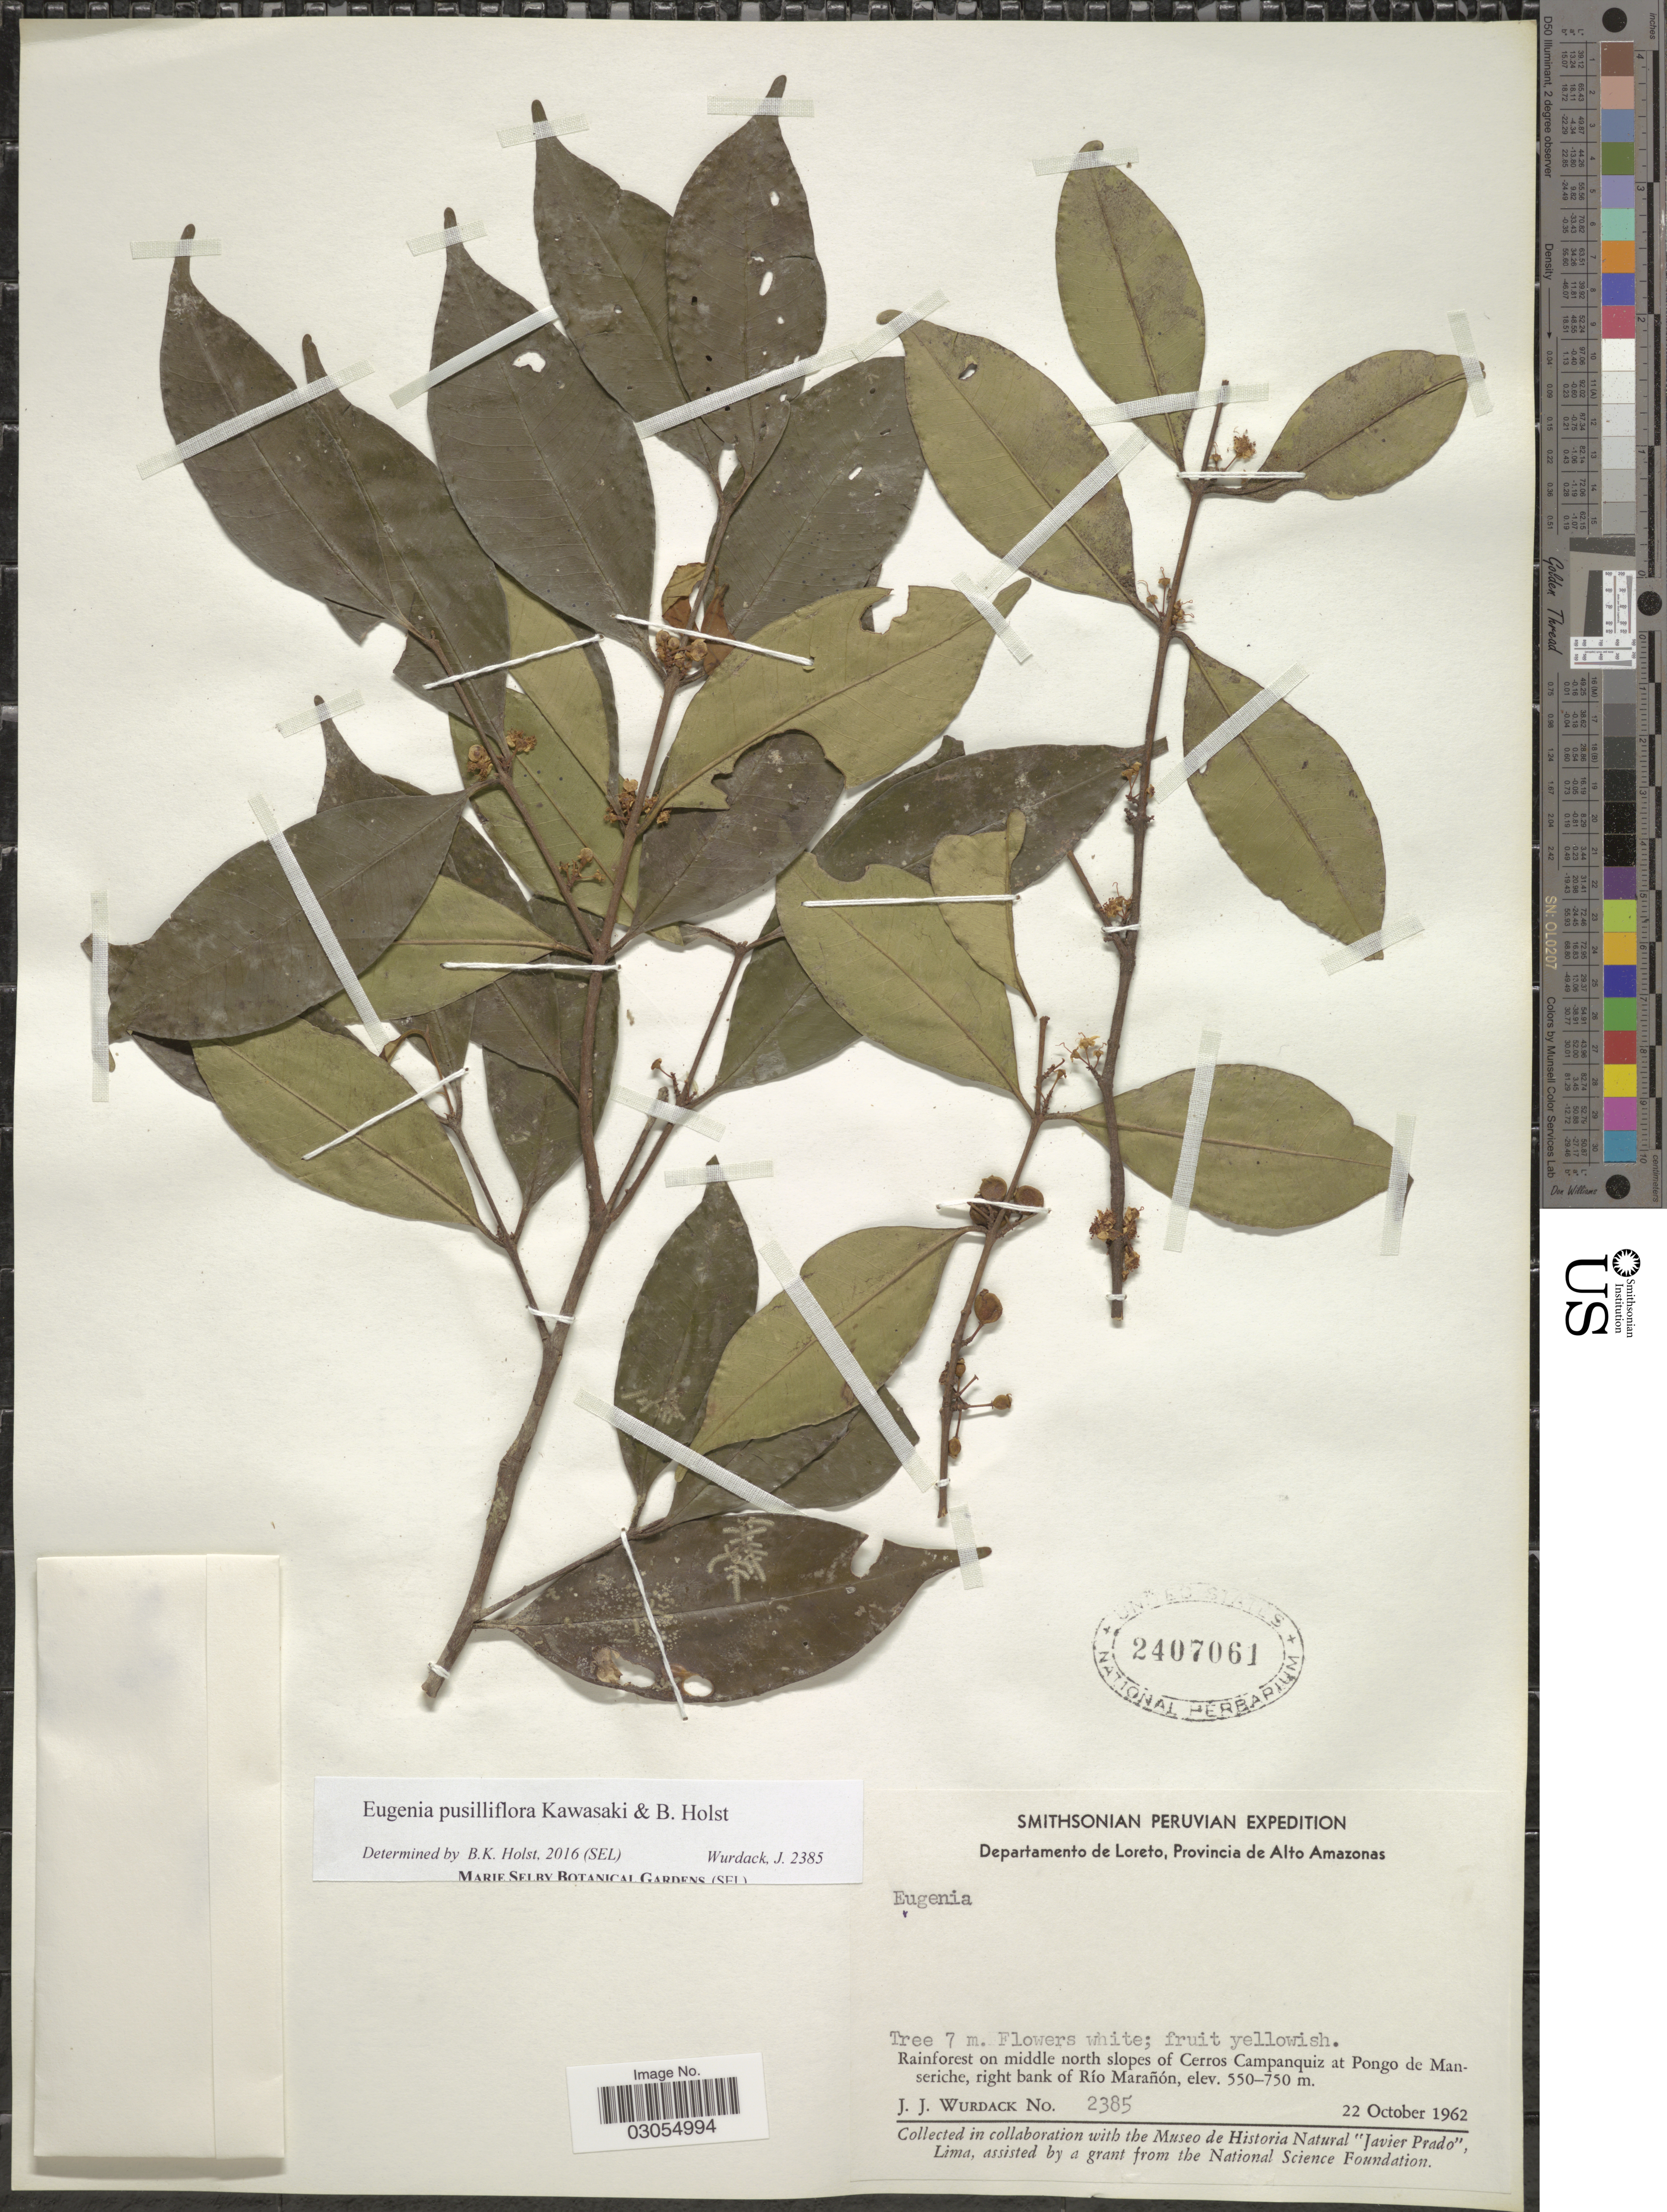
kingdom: Plantae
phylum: Tracheophyta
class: Magnoliopsida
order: Myrtales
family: Myrtaceae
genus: Eugenia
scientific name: Eugenia pusilliflora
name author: M.L. Kawas. & B. Holst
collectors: J. J. Wurdack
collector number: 2385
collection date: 1962-10-22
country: Peru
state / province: Loreto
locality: Departamento de Loreto, Provincia de Alto Amazonas, Rainforest on middle north slopes of Cerros Campanquiz at Pongo de Manseriche, right bank of Río Marañón.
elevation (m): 550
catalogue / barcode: US 2407061